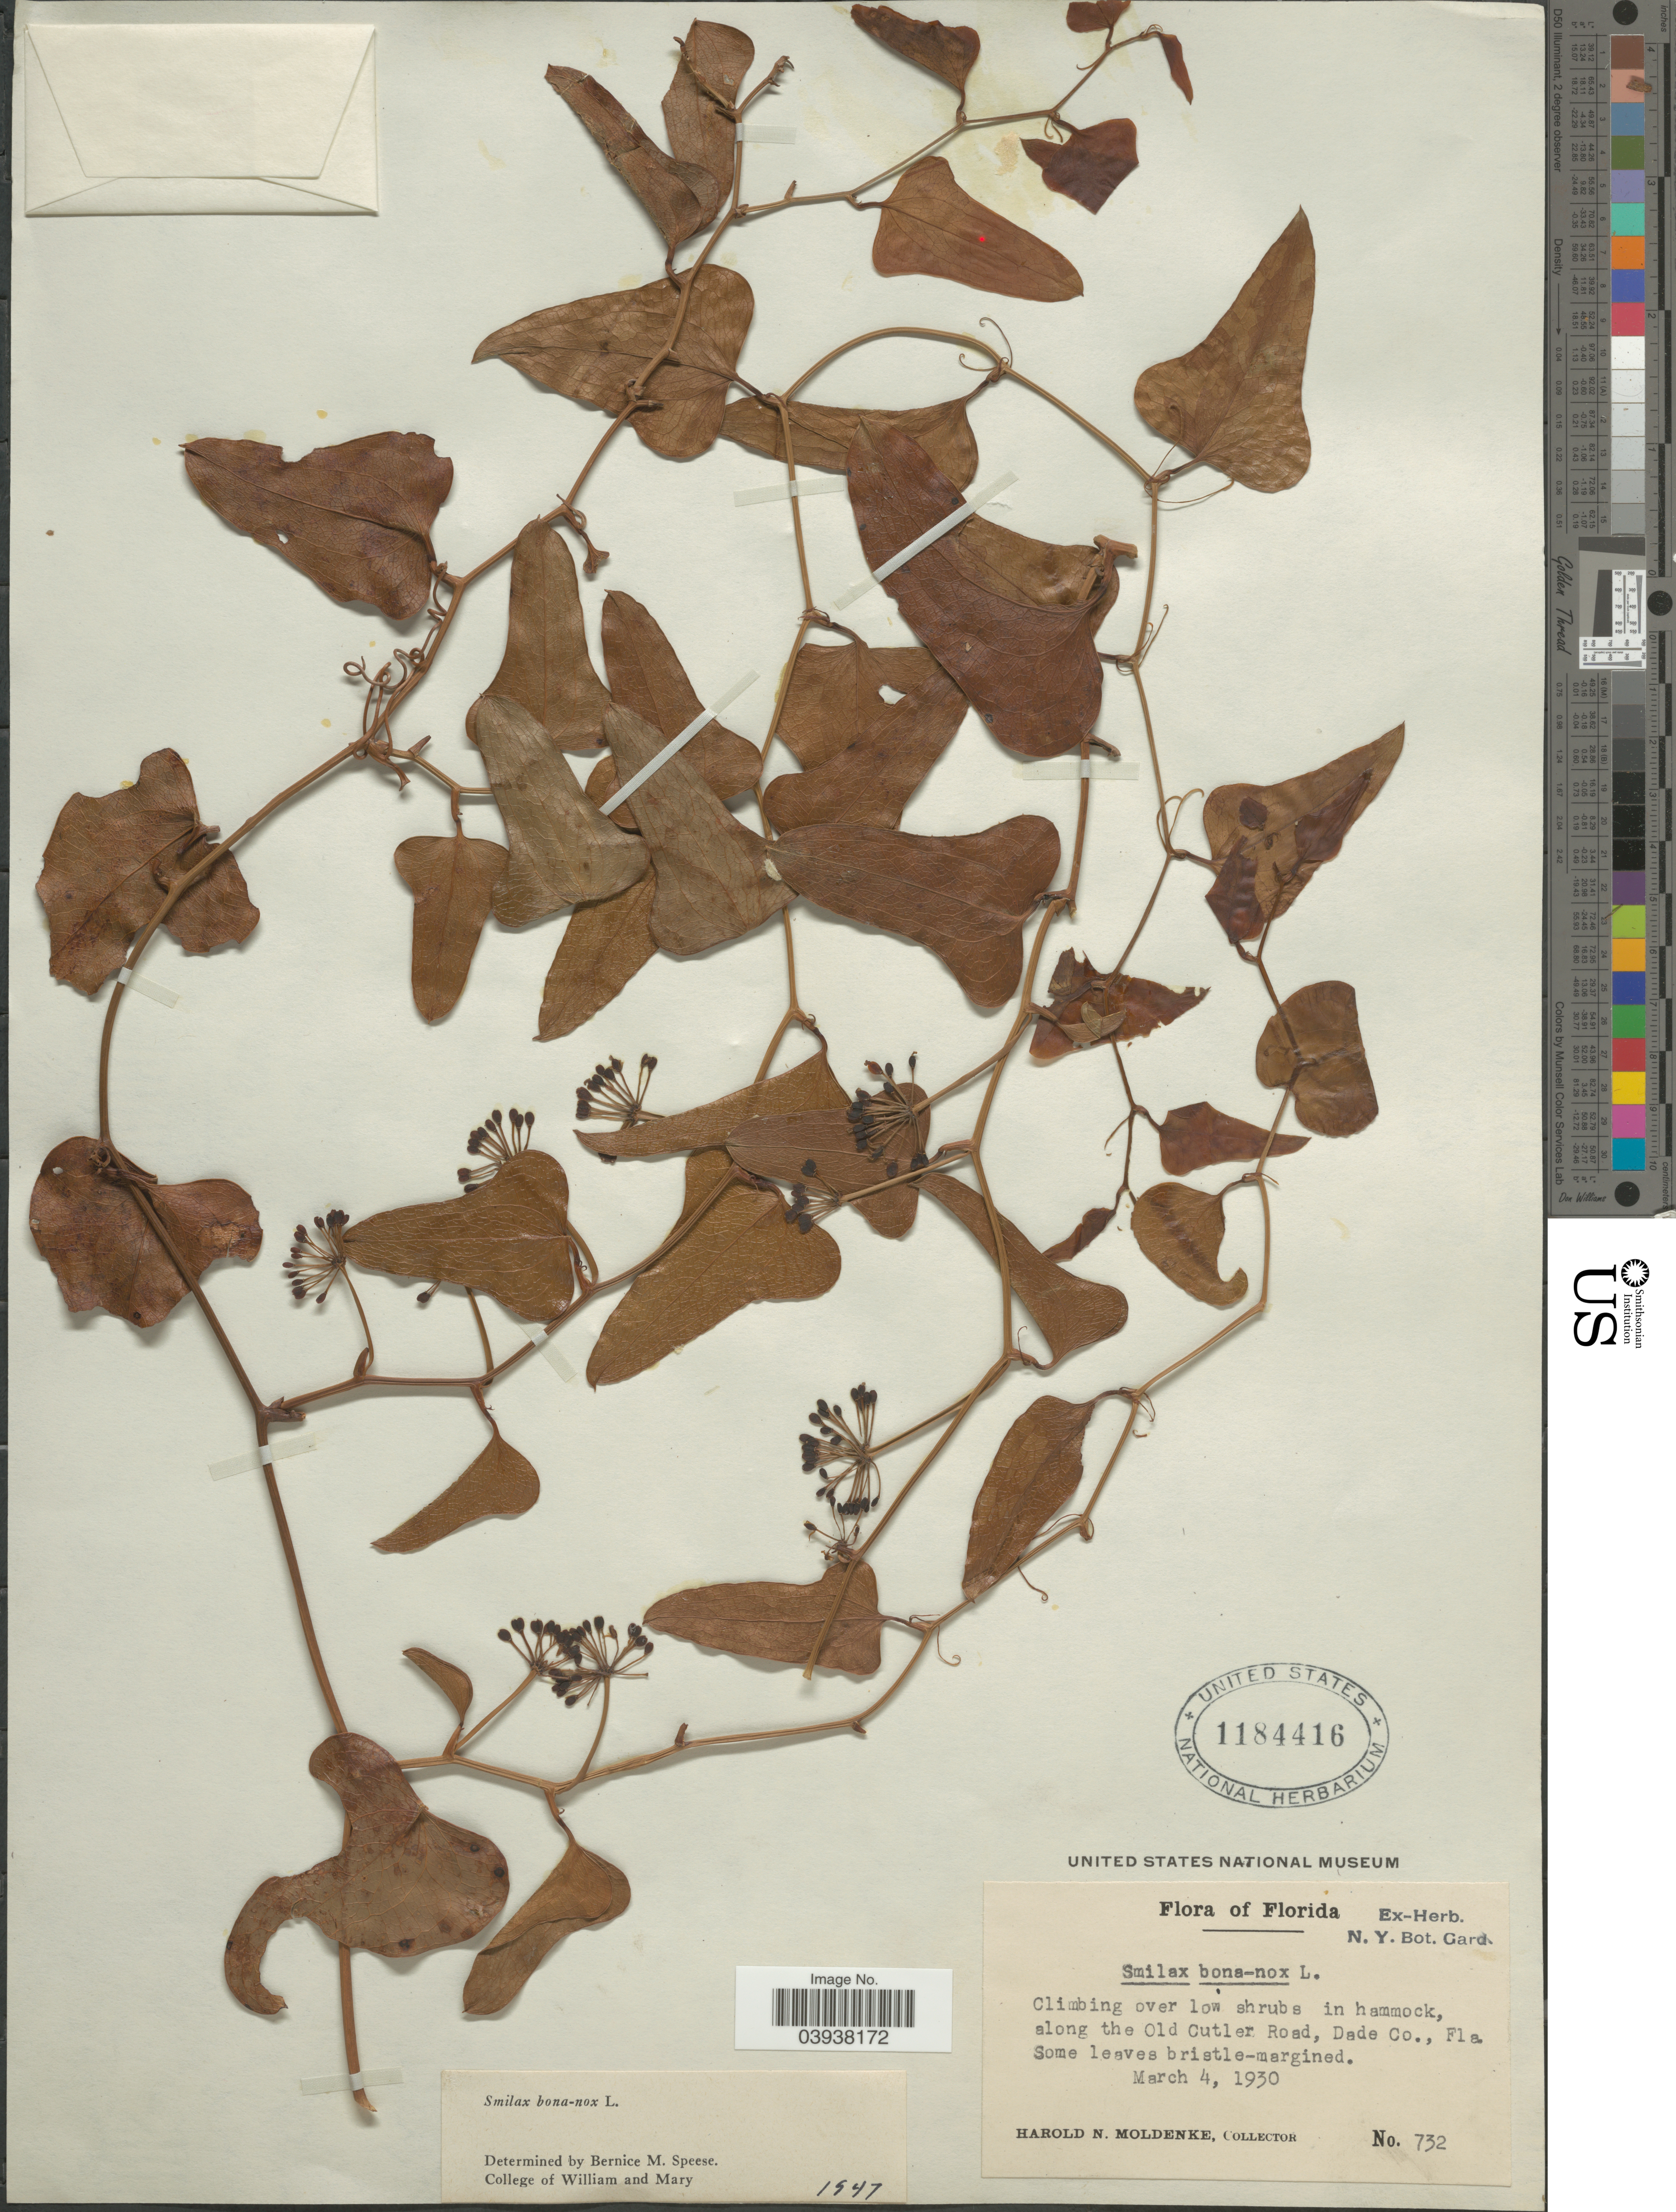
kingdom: Plantae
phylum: Tracheophyta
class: Liliopsida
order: Liliales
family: Smilacaceae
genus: Smilax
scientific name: Smilax bona-nox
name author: L.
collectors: H. N. Moldenke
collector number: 732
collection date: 1930-03-04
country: United States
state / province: Florida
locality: Climbing over low shrubs in hammock, along the Old Cutler Road, Dade Co.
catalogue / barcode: US 1184416